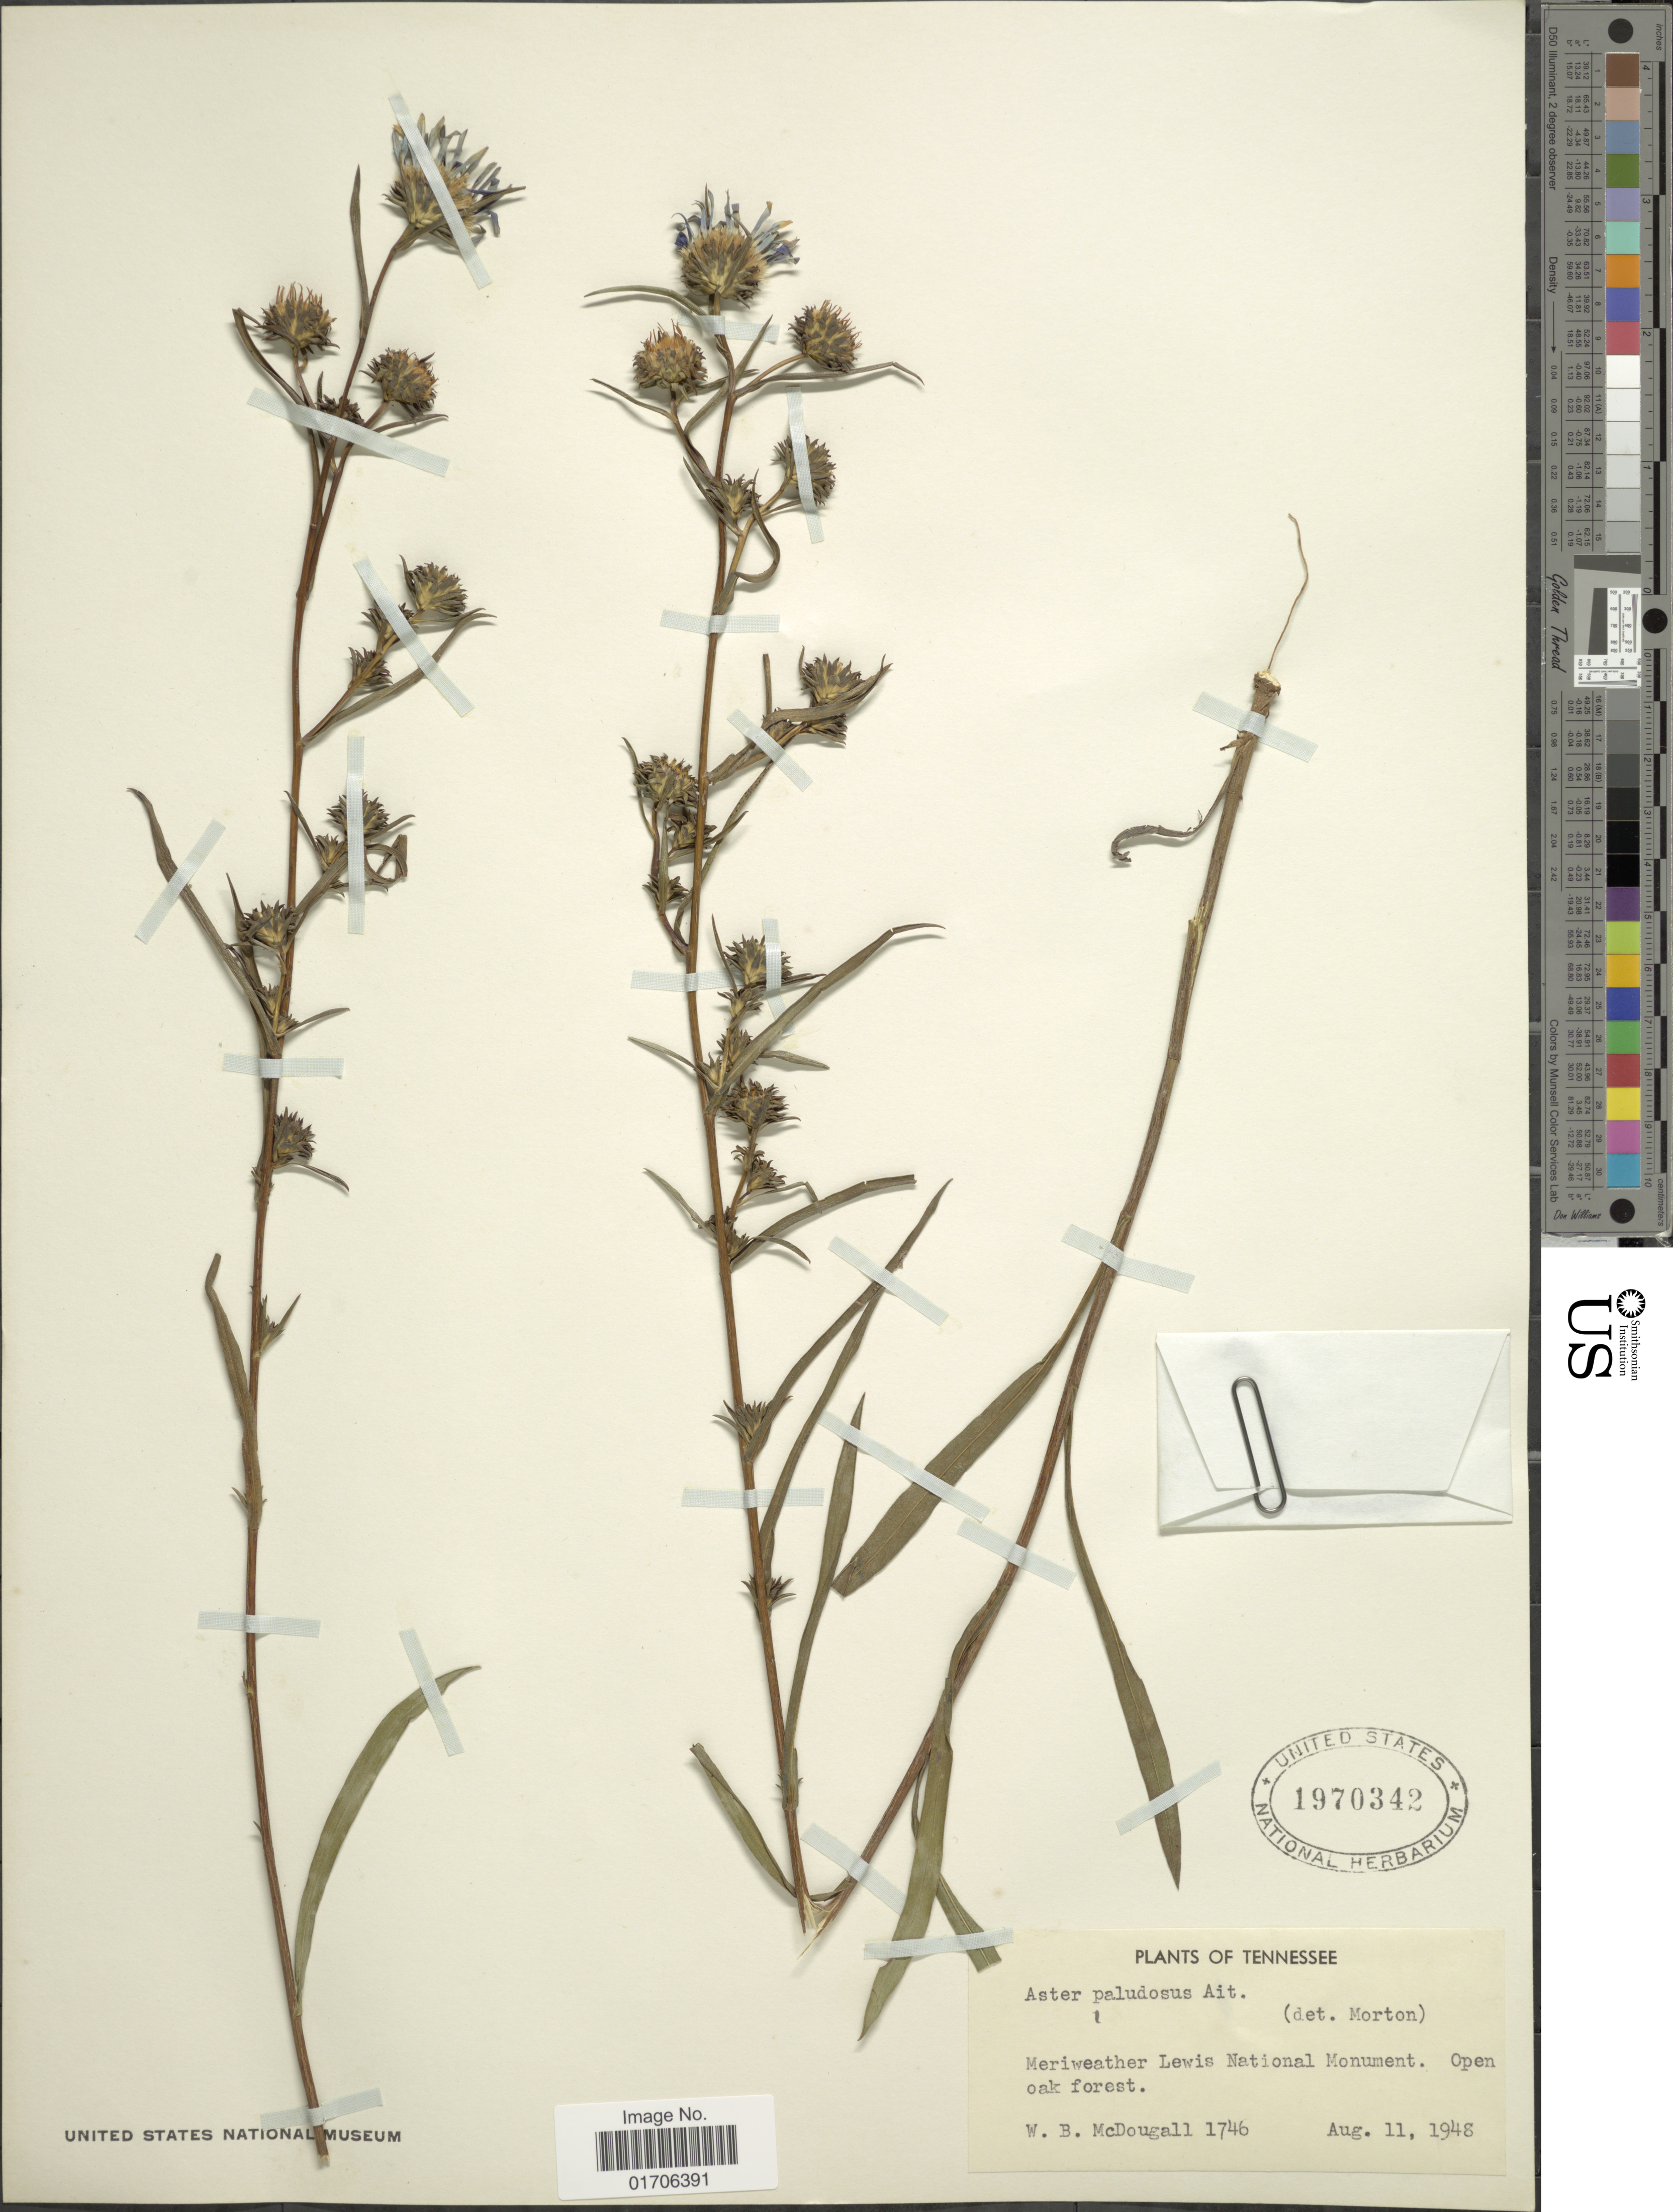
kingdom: Plantae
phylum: Tracheophyta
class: Magnoliopsida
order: Asterales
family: Asteraceae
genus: Eurybia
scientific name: Eurybia hemispherica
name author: G.L. Nesom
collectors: W. B. McDougall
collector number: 1746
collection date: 1948-08-11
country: United States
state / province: Tennessee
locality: Tennessee. Meriweather Lewis National Monument.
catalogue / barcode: US 1970342